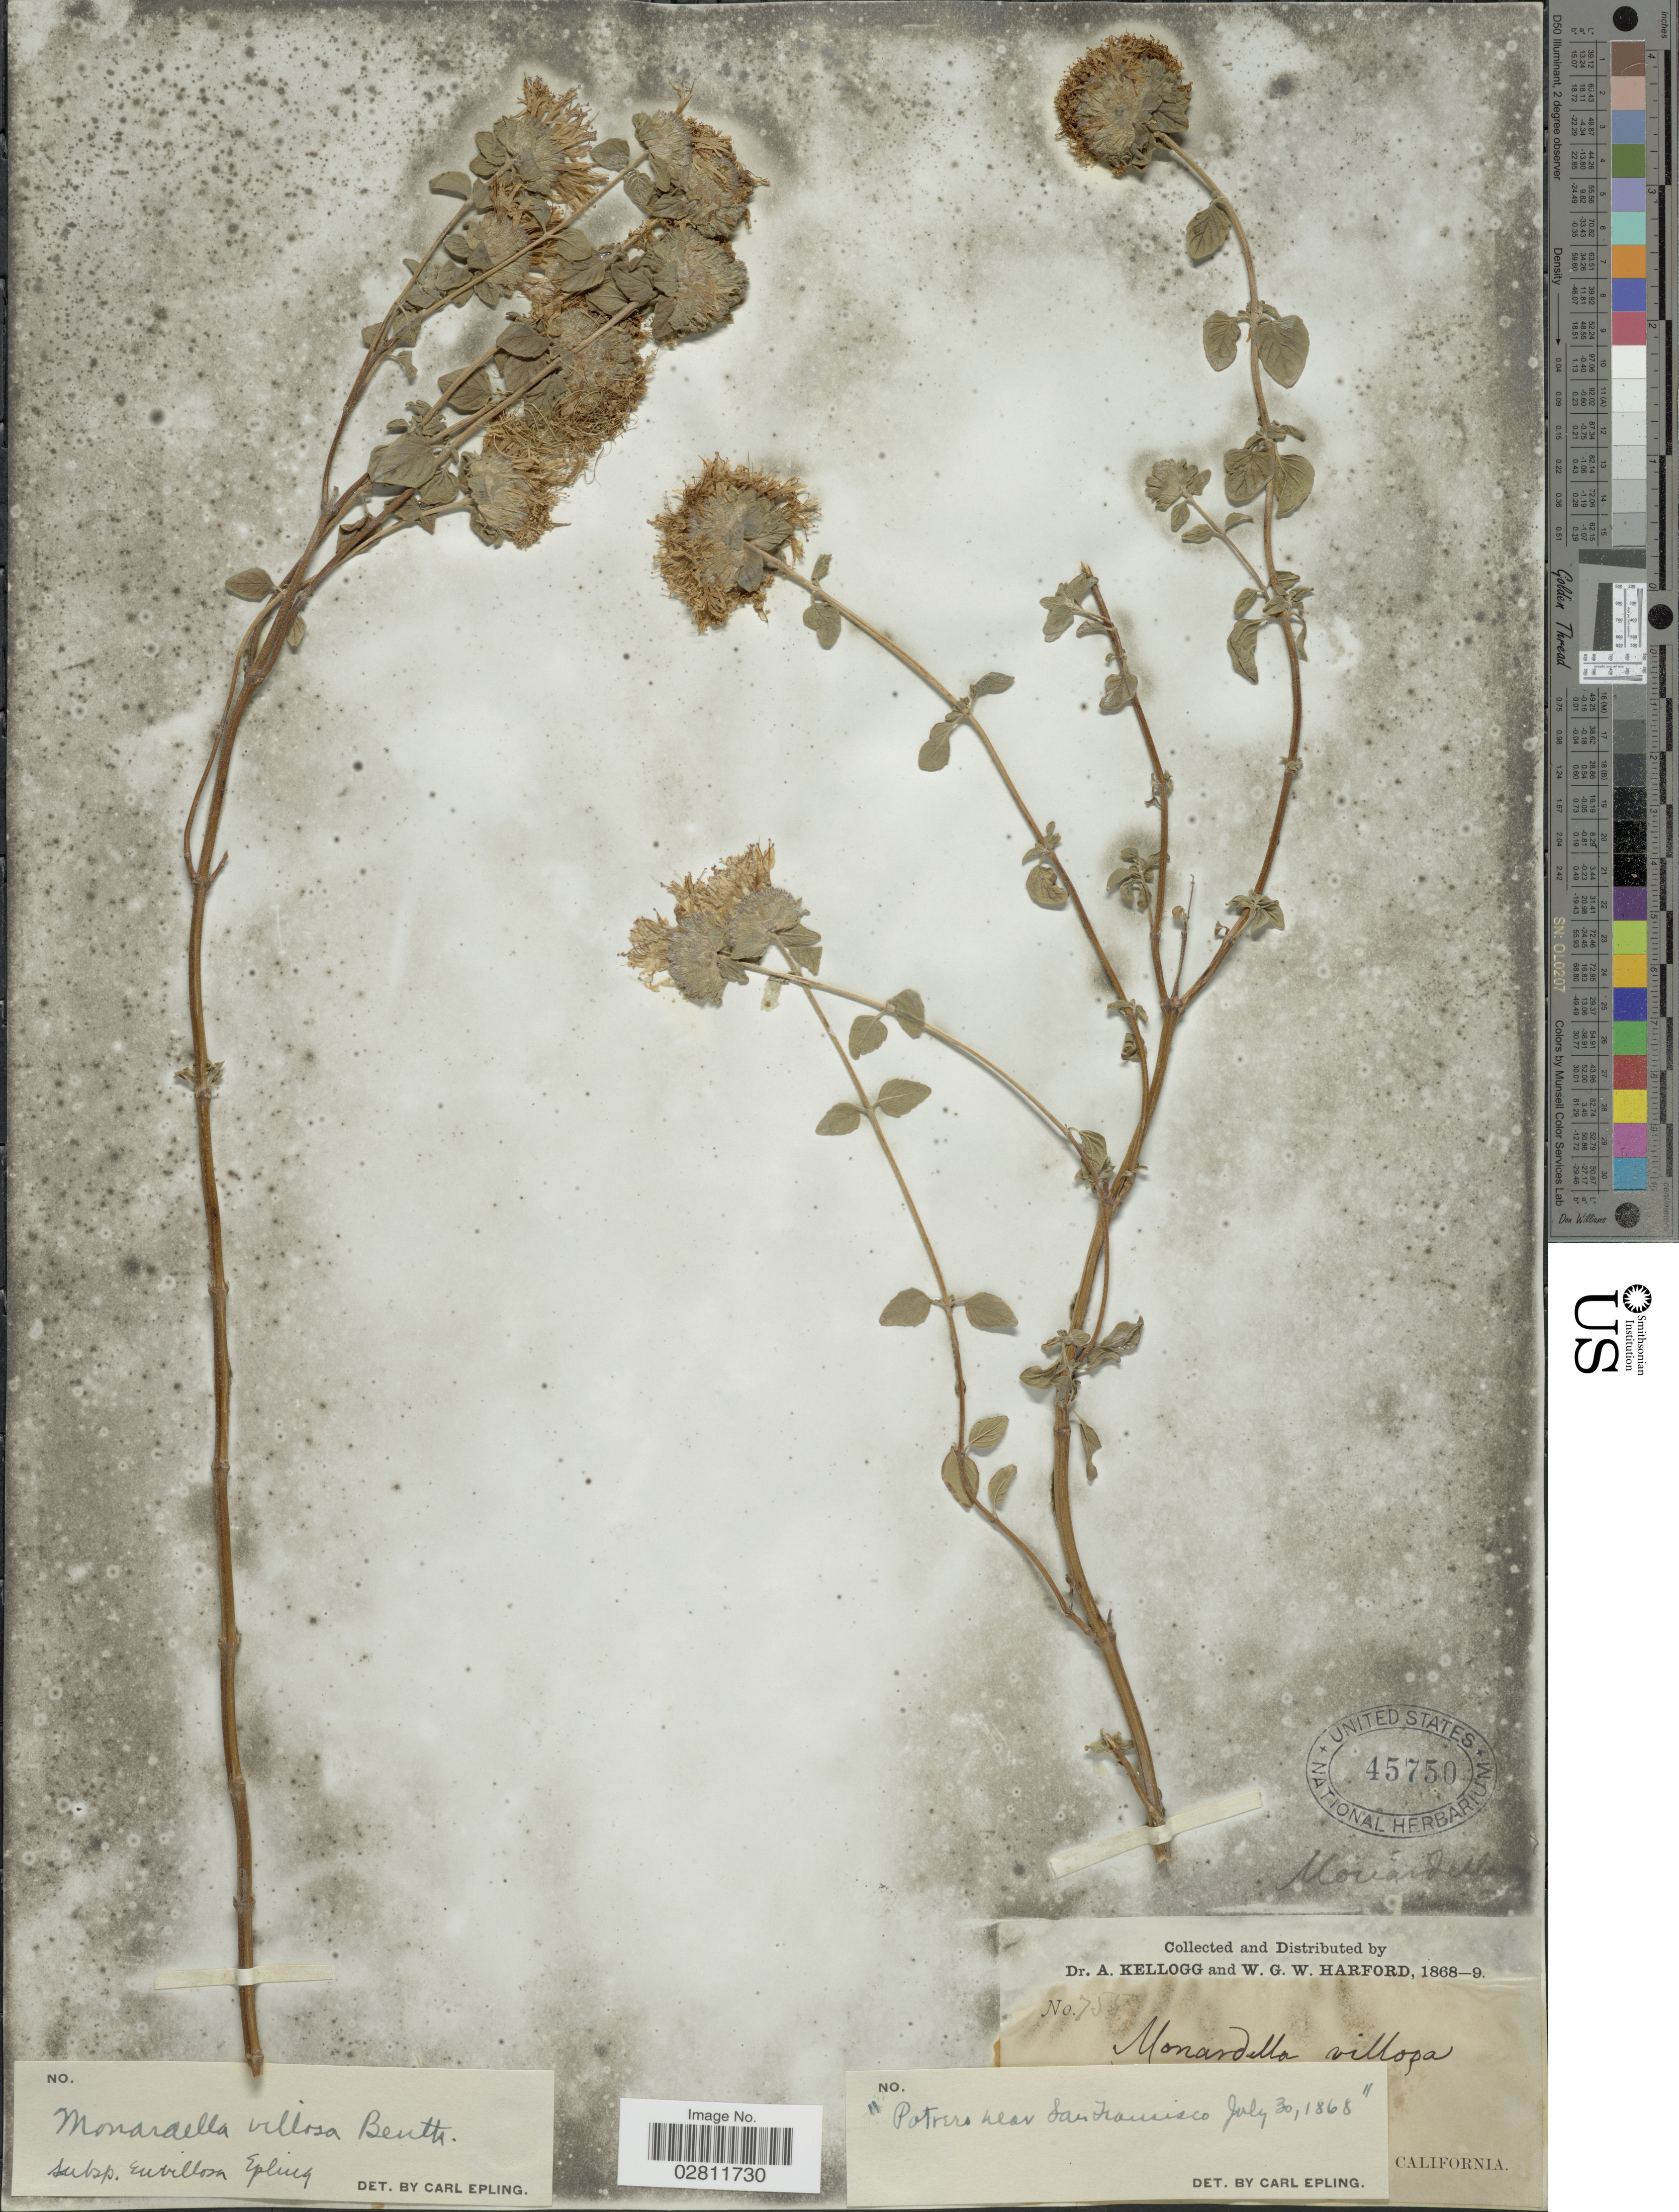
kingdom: Plantae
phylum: Tracheophyta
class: Magnoliopsida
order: Lamiales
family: Lamiaceae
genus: Monardella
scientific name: Monardella villosa subsp. fransiscana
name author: (Elmer) Jokerst.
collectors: A. Kellogg & W. G. W. Harford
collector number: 755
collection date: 1868/1869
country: United States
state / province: California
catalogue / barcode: US 45750